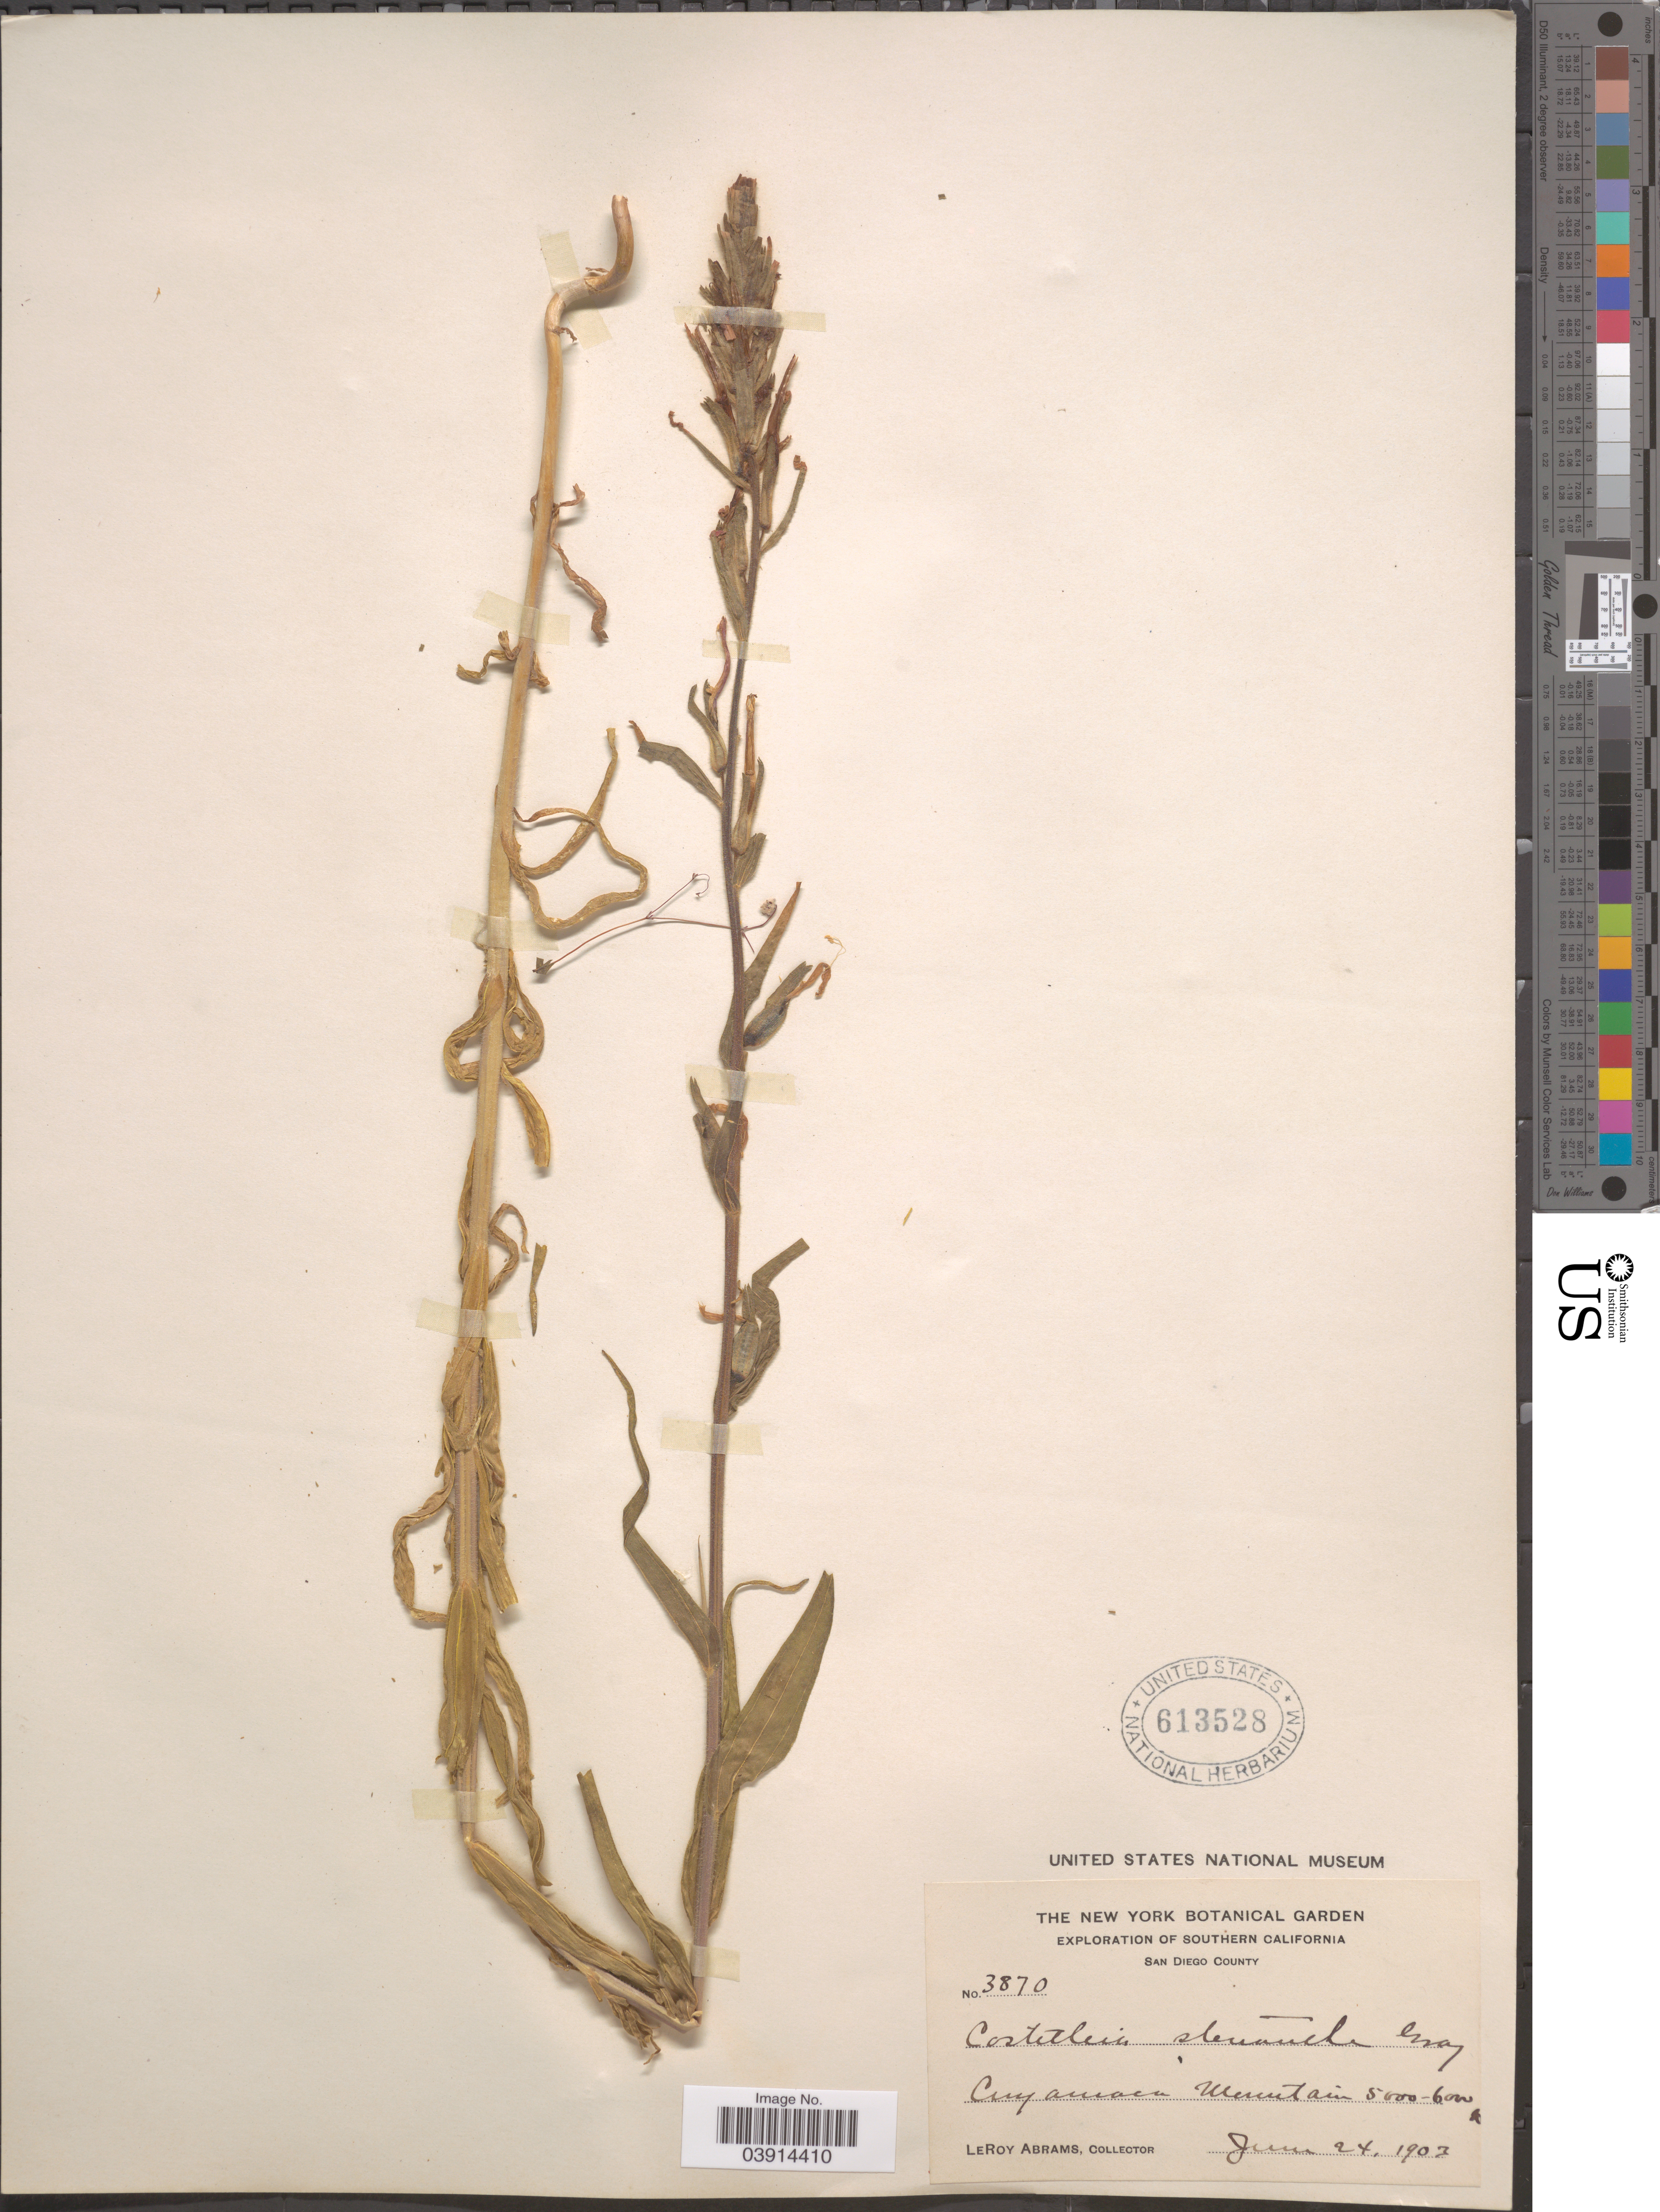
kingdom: Plantae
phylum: Tracheophyta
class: Magnoliopsida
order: Lamiales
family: Orobanchaceae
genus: Castilleja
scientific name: Castilleja stenantha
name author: A. Gray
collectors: L. Abrams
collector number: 3870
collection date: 1903-06-24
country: United States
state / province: California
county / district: San Diego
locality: Southern California. San Diego County. Cuyamaca Mountain.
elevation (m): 1524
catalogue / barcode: US 613528